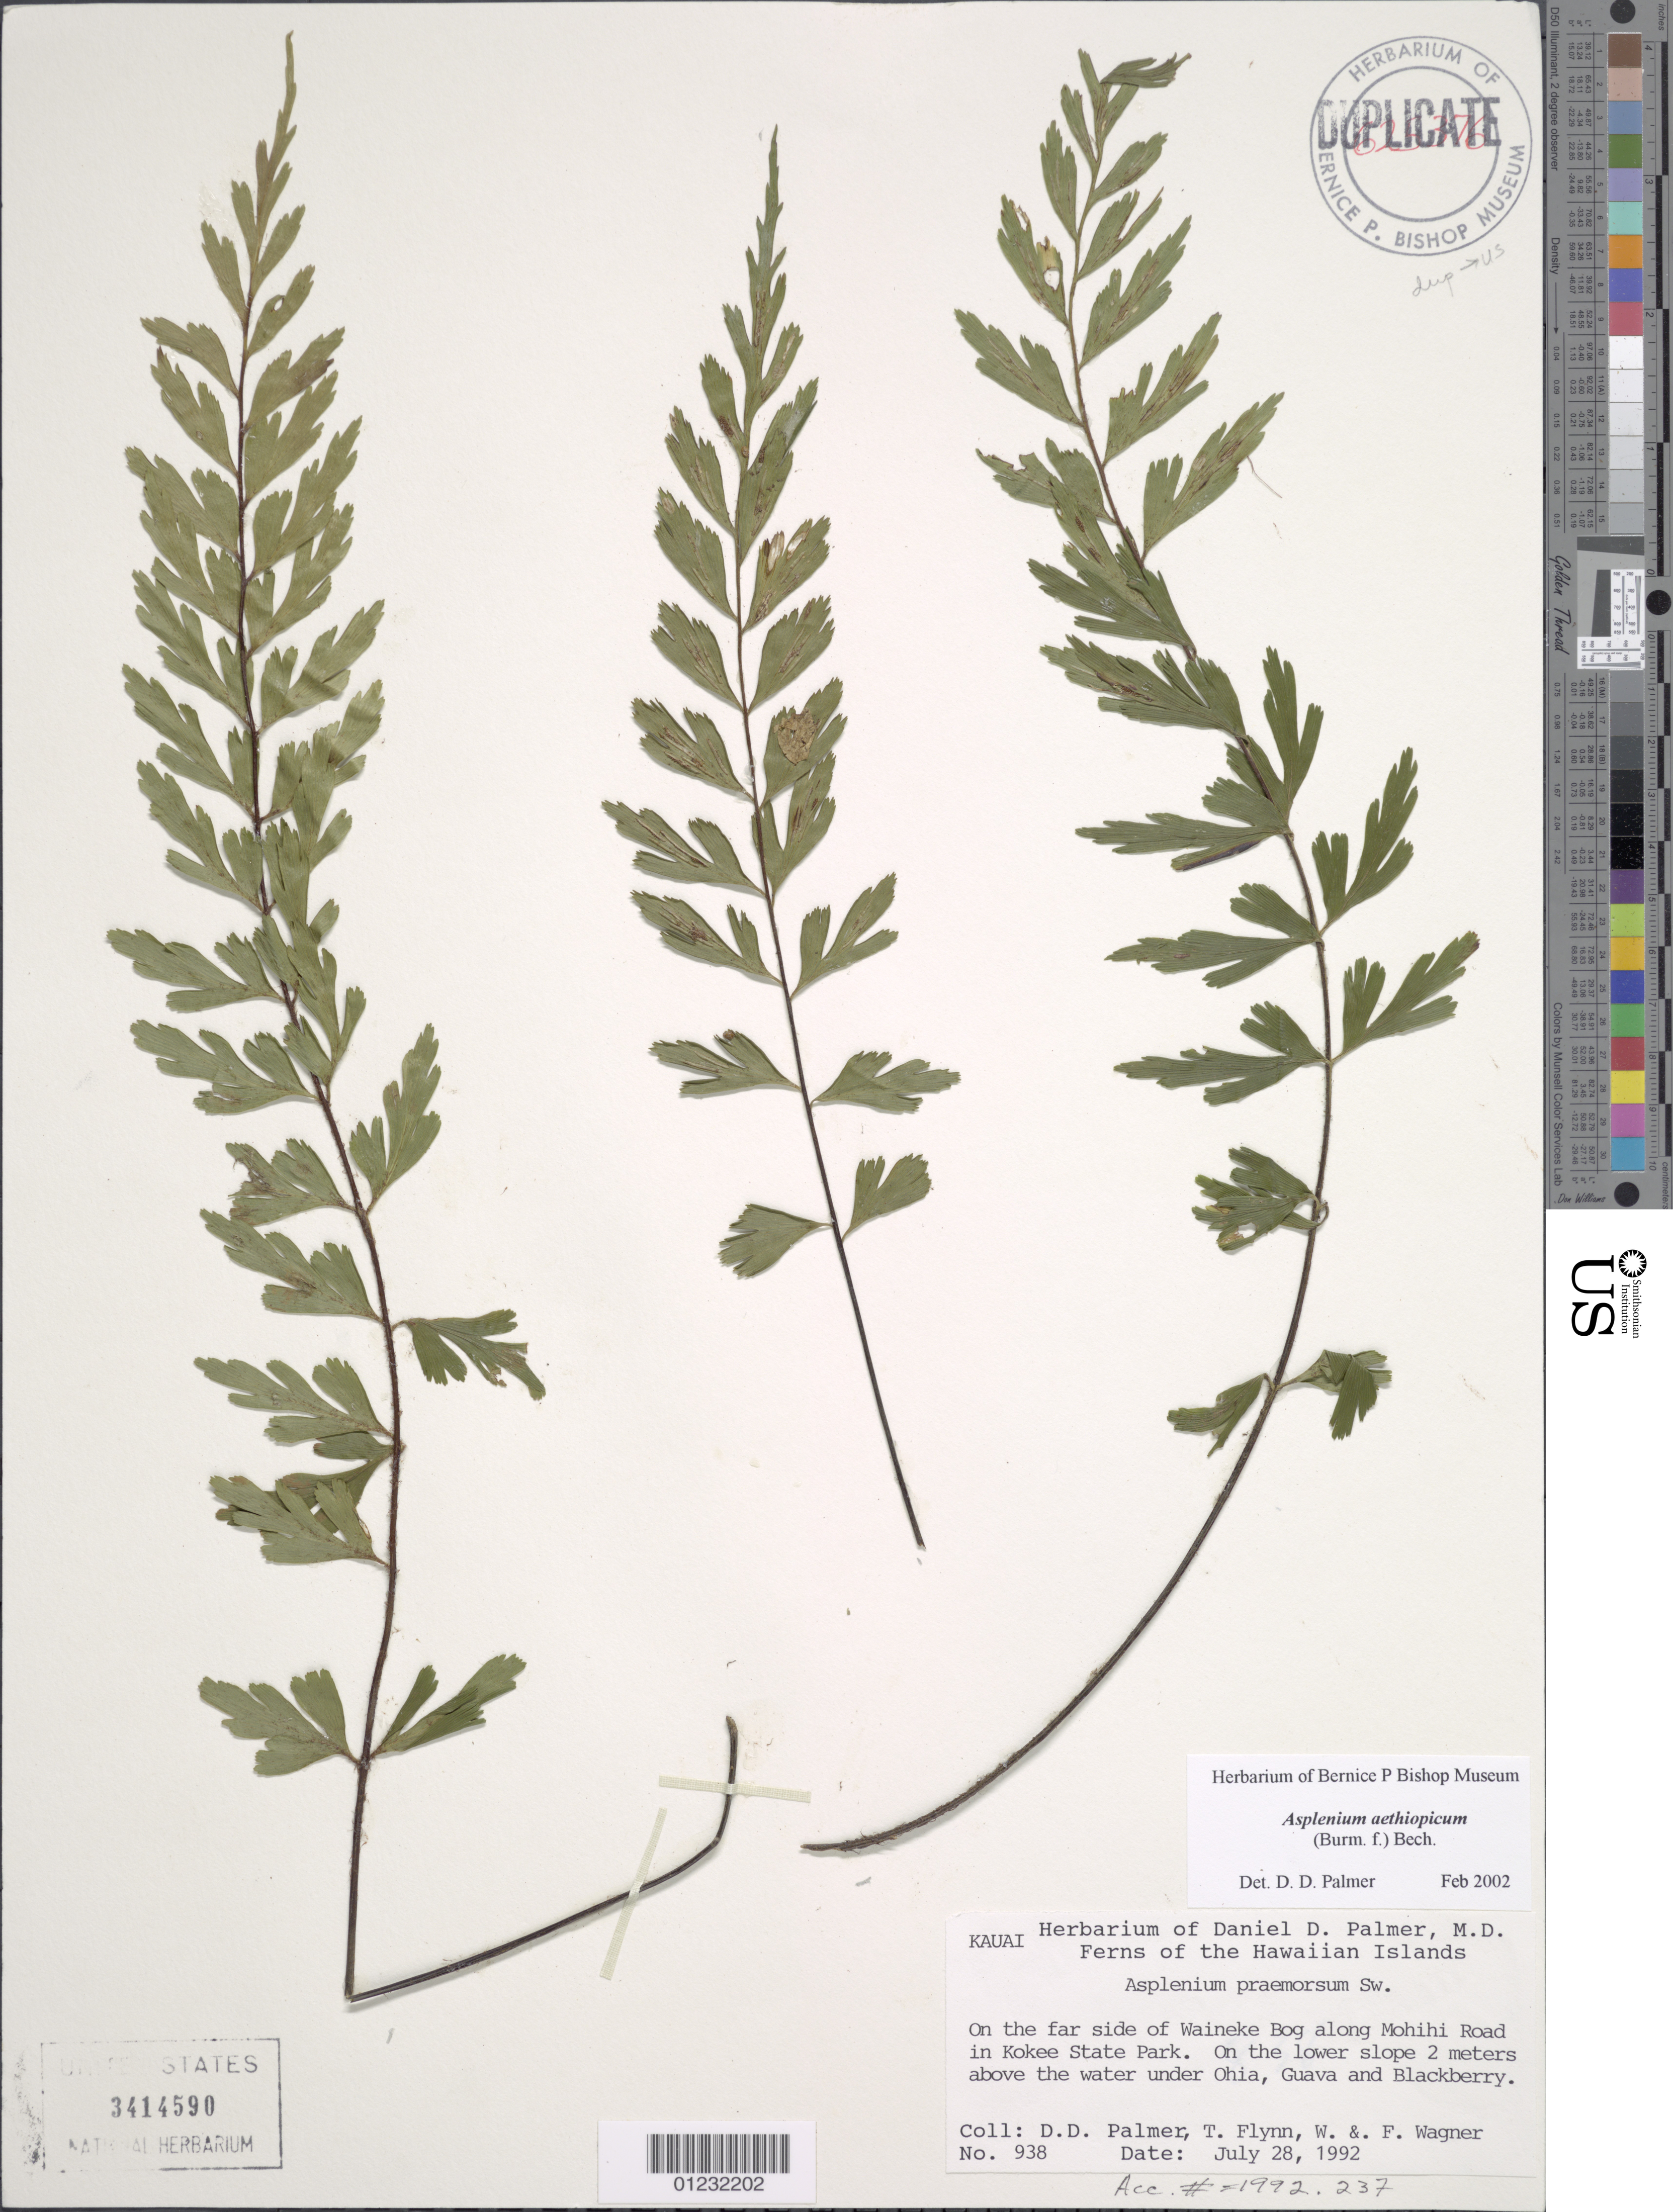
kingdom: Plantae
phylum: Tracheophyta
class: Polypodiopsida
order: Polypodiales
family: Aspleniaceae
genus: Asplenium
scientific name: Asplenium aethiopicum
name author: (Burm. f.) Bech.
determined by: Palmer, D. D.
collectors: D. D. Palmer et al.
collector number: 938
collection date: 1992-07-28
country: United States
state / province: Hawaii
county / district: Kauai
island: Kaua'i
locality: On the far side of Waineke Bog along Mohini Road in Kokee State Park.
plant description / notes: Voucher, State contract UCI1998-1 (ESP)-042 field no. Hawaii 259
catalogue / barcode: US 3414590